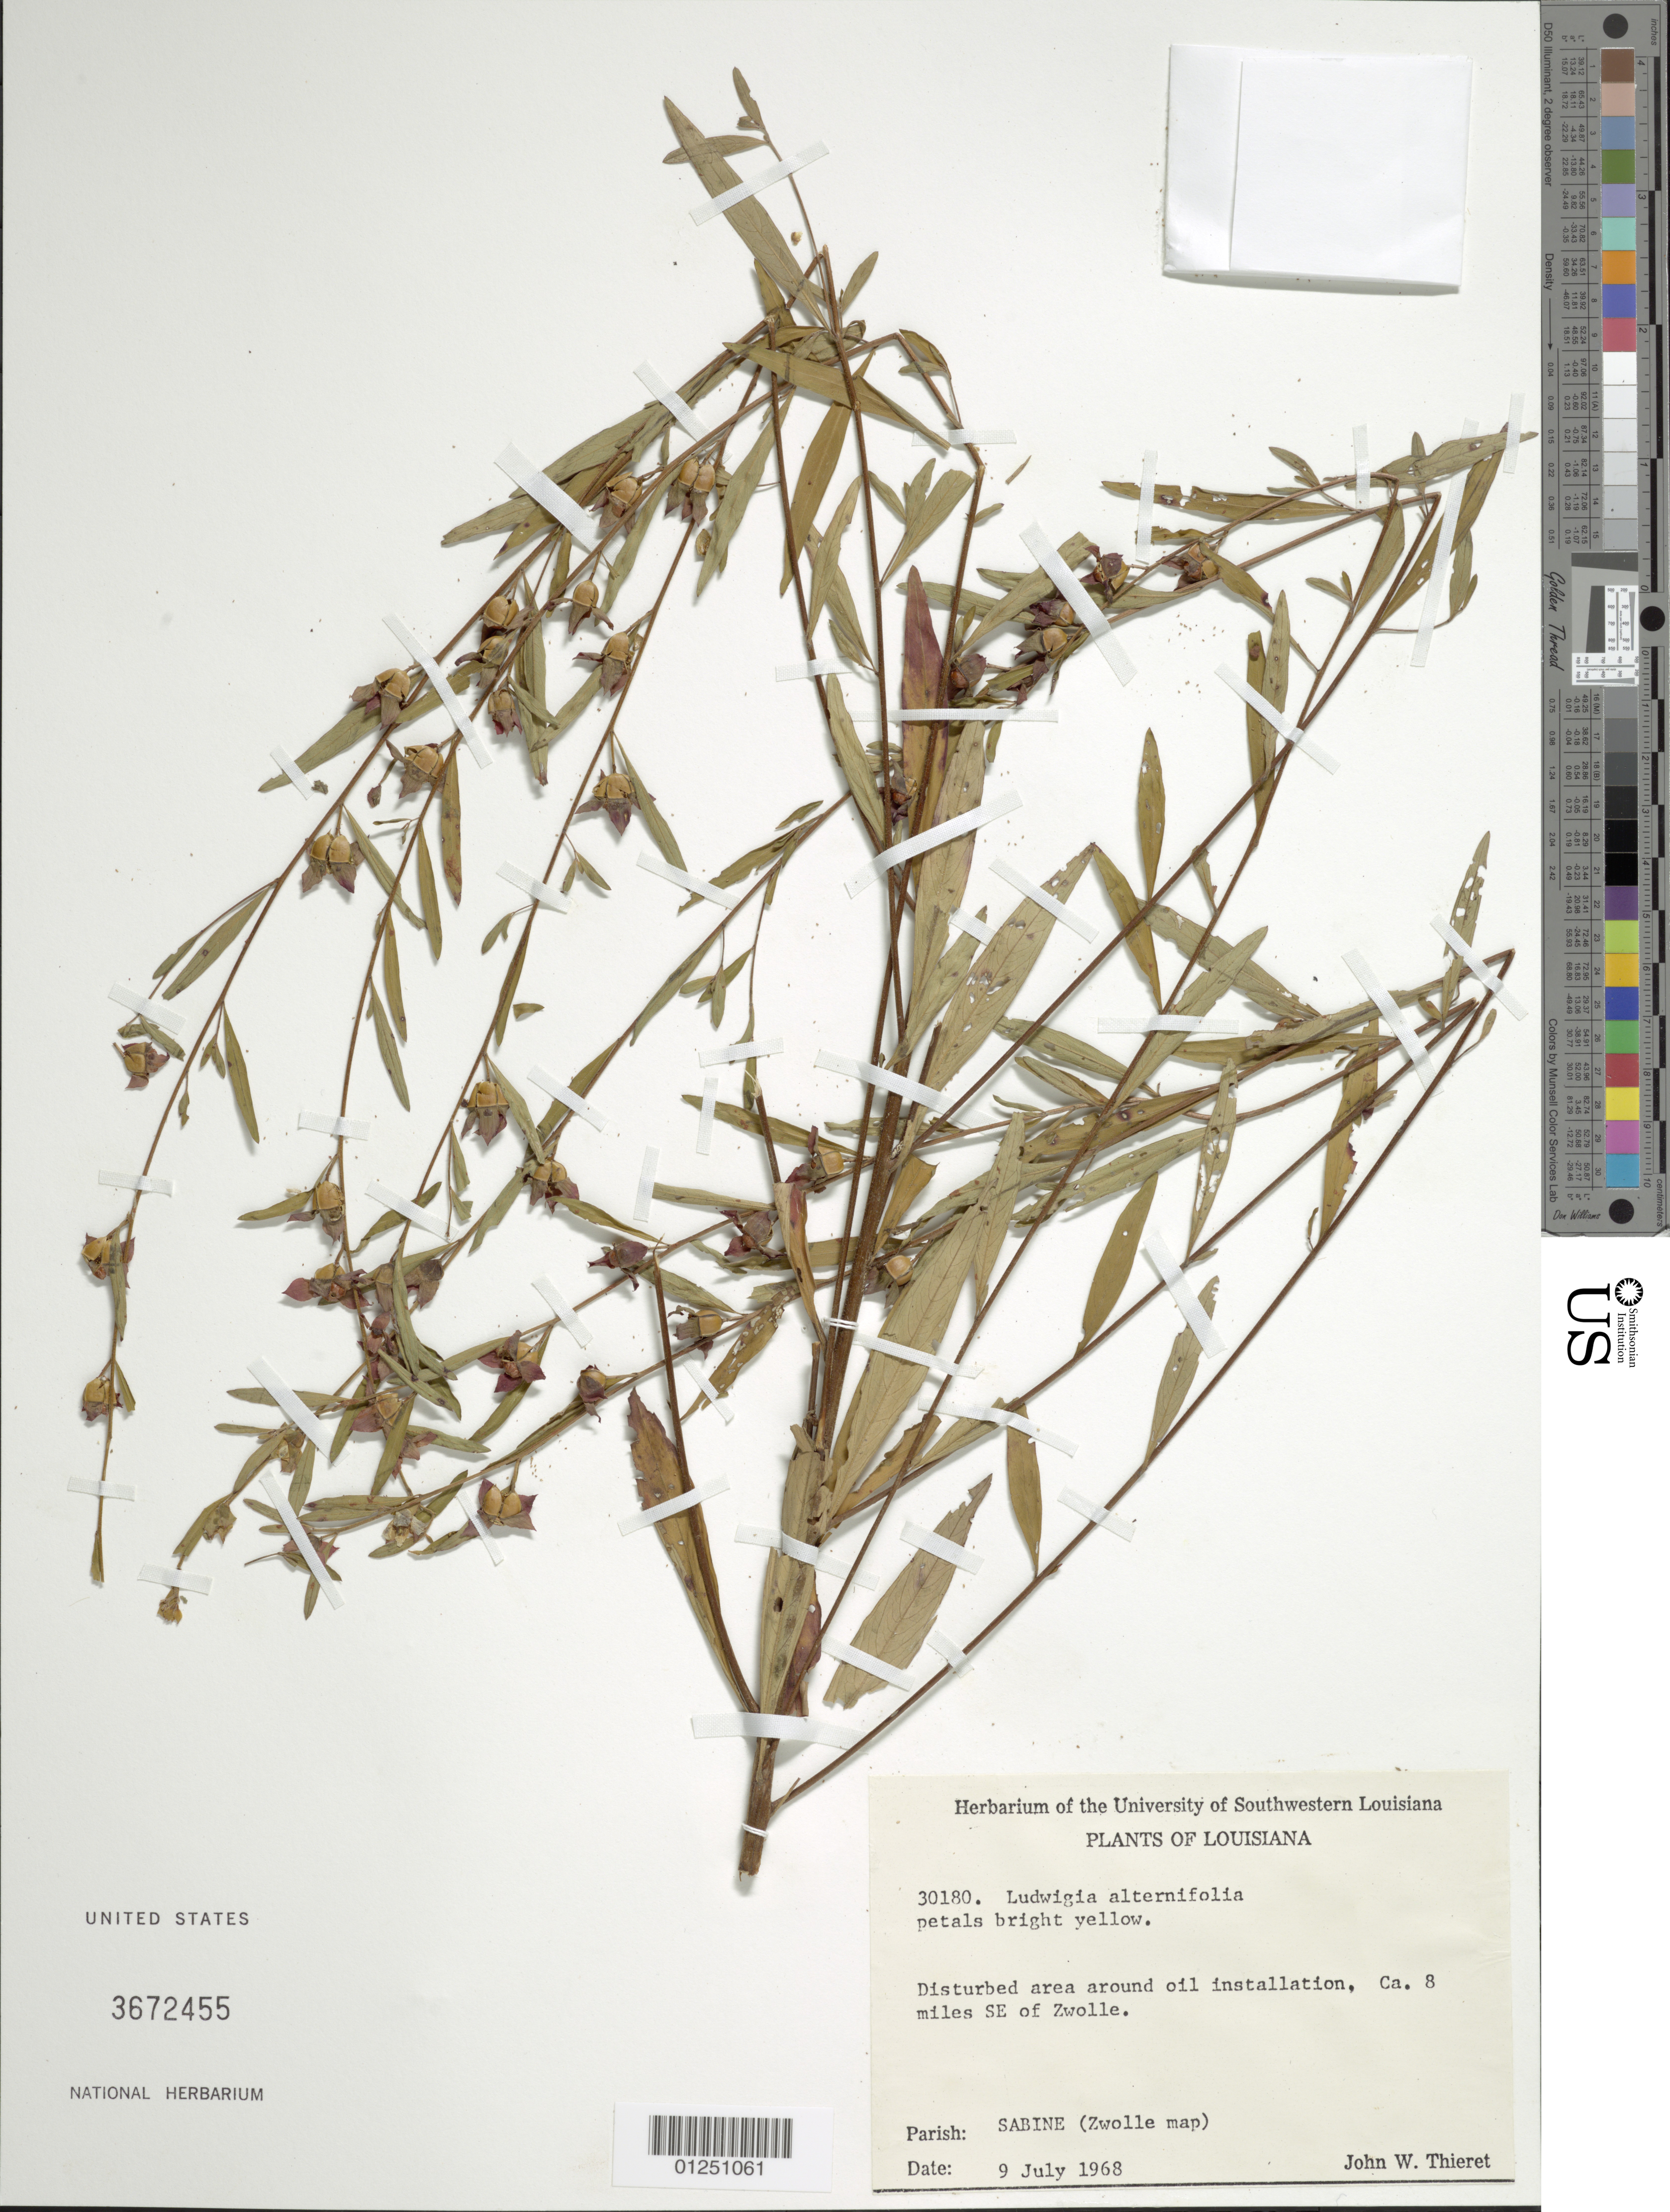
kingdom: Plantae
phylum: Tracheophyta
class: Magnoliopsida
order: Myrtales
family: Onagraceae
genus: Ludwigia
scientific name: Ludwigia alternifolia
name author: L.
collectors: J. W. Thieret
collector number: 30180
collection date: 1968-07-09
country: United States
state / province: Louisiana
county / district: Sabine Parish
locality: Disturbed area around oil installation, ca. 8 miles SE of Zwolle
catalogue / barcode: US 3672455